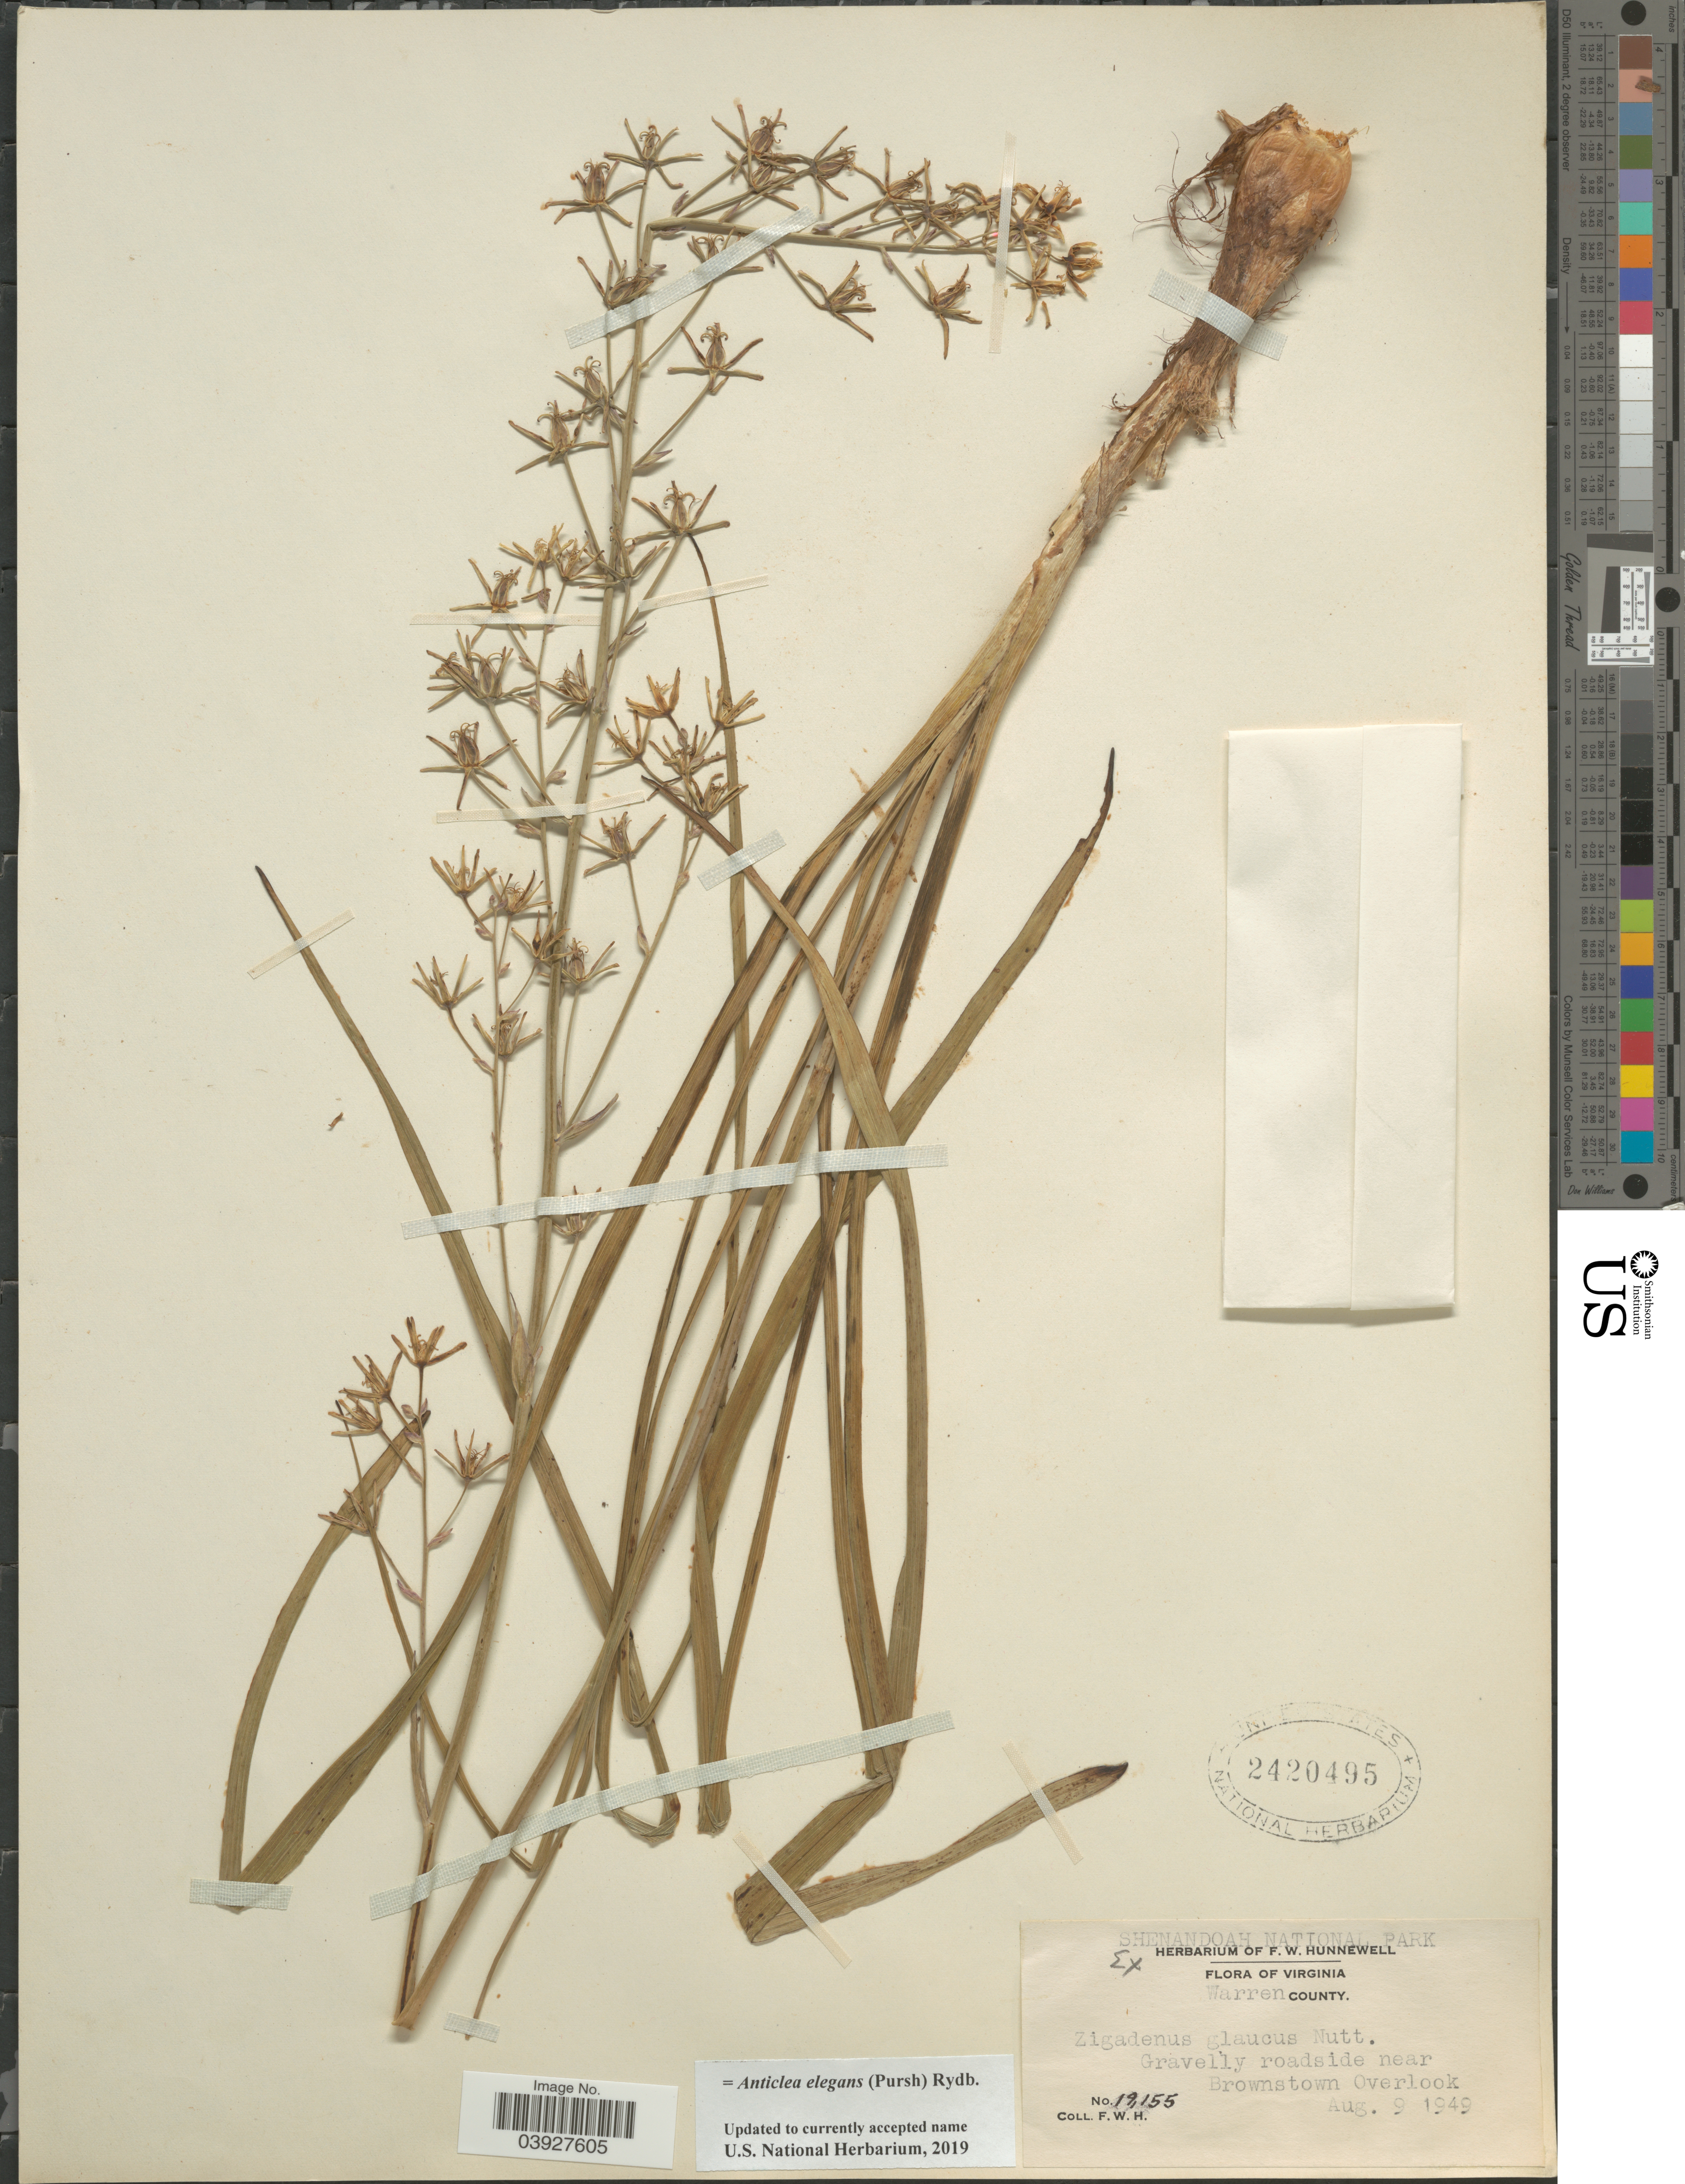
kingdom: Plantae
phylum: Tracheophyta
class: Liliopsida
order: Liliales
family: Melanthiaceae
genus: Anticlea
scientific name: Anticlea elegans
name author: (Pursh) Rydb.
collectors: F. Hunnewell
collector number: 19155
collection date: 1949-08-09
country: United States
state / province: Virginia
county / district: Warren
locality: Shenandoah National Park. Warren County. Gravelly roadside near Brownstown Overlook.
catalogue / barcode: US 2420495